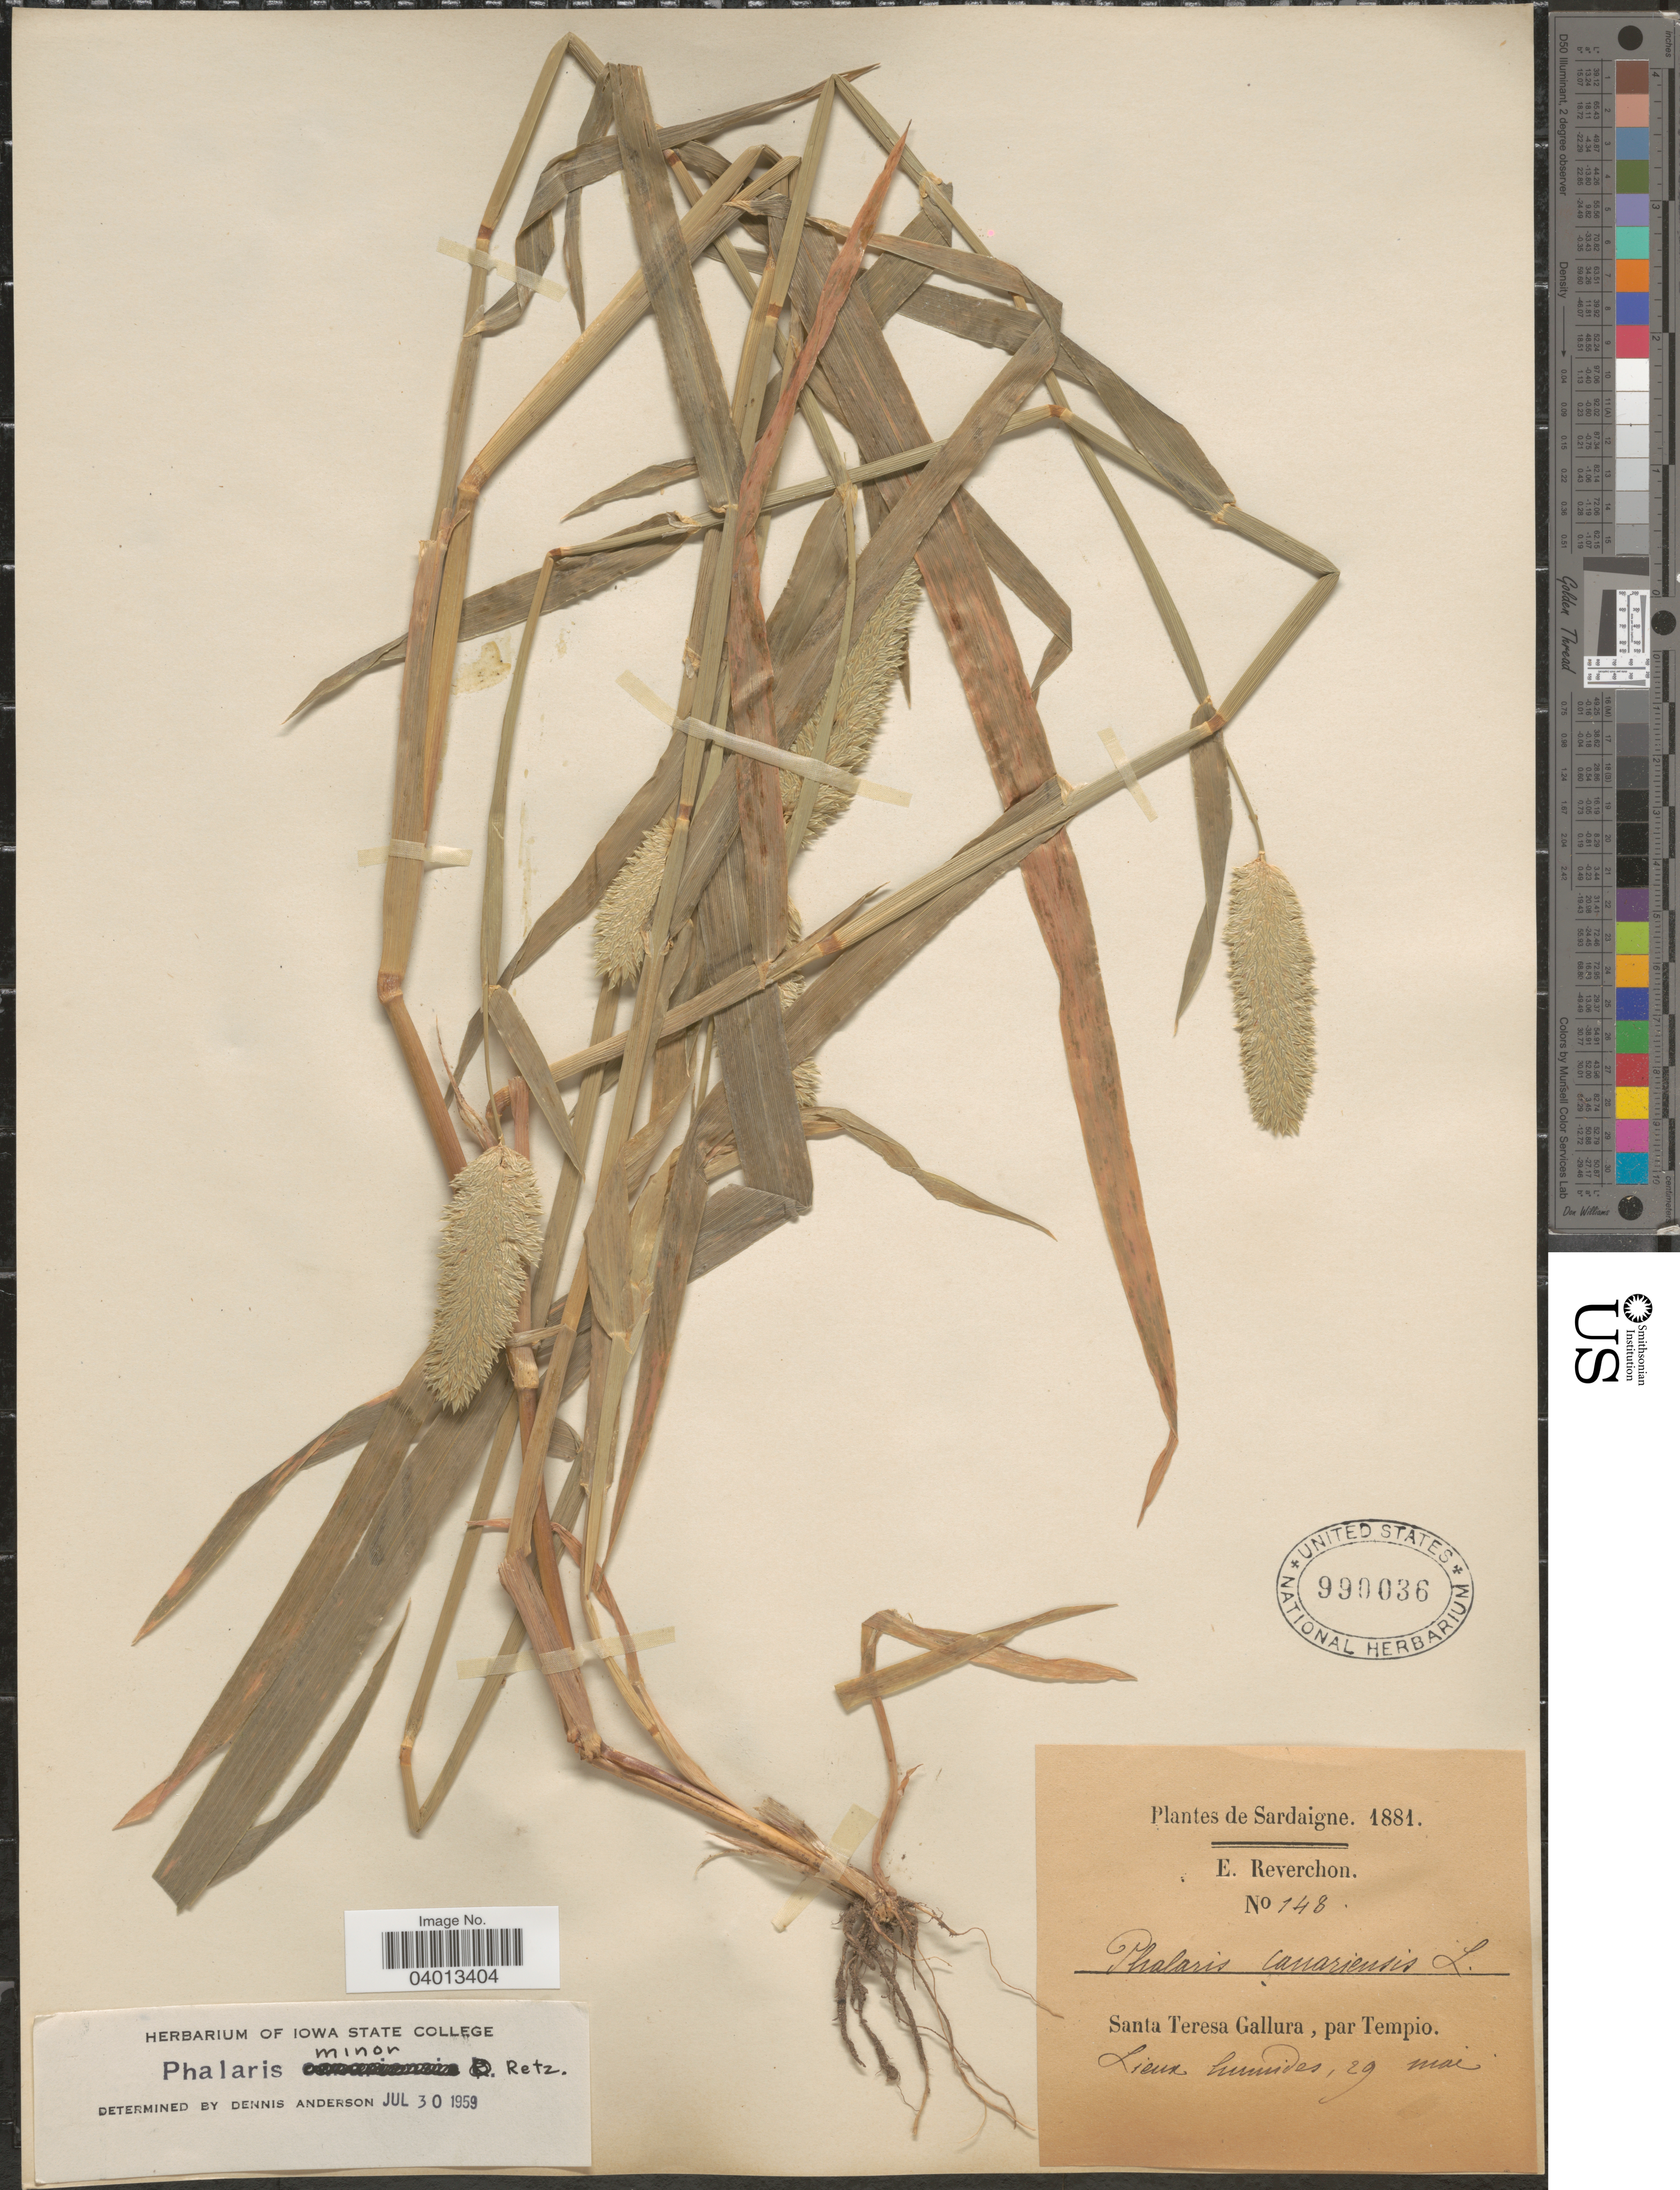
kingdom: Plantae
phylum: Tracheophyta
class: Liliopsida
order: Poales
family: Poaceae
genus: Phalaris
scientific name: Phalaris canariensis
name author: L.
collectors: E. Reverchon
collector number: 148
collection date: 1881-05-29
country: Italy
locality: Sardaigne. Santa Teresa Gallura, par Tempio.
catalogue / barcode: US 990036